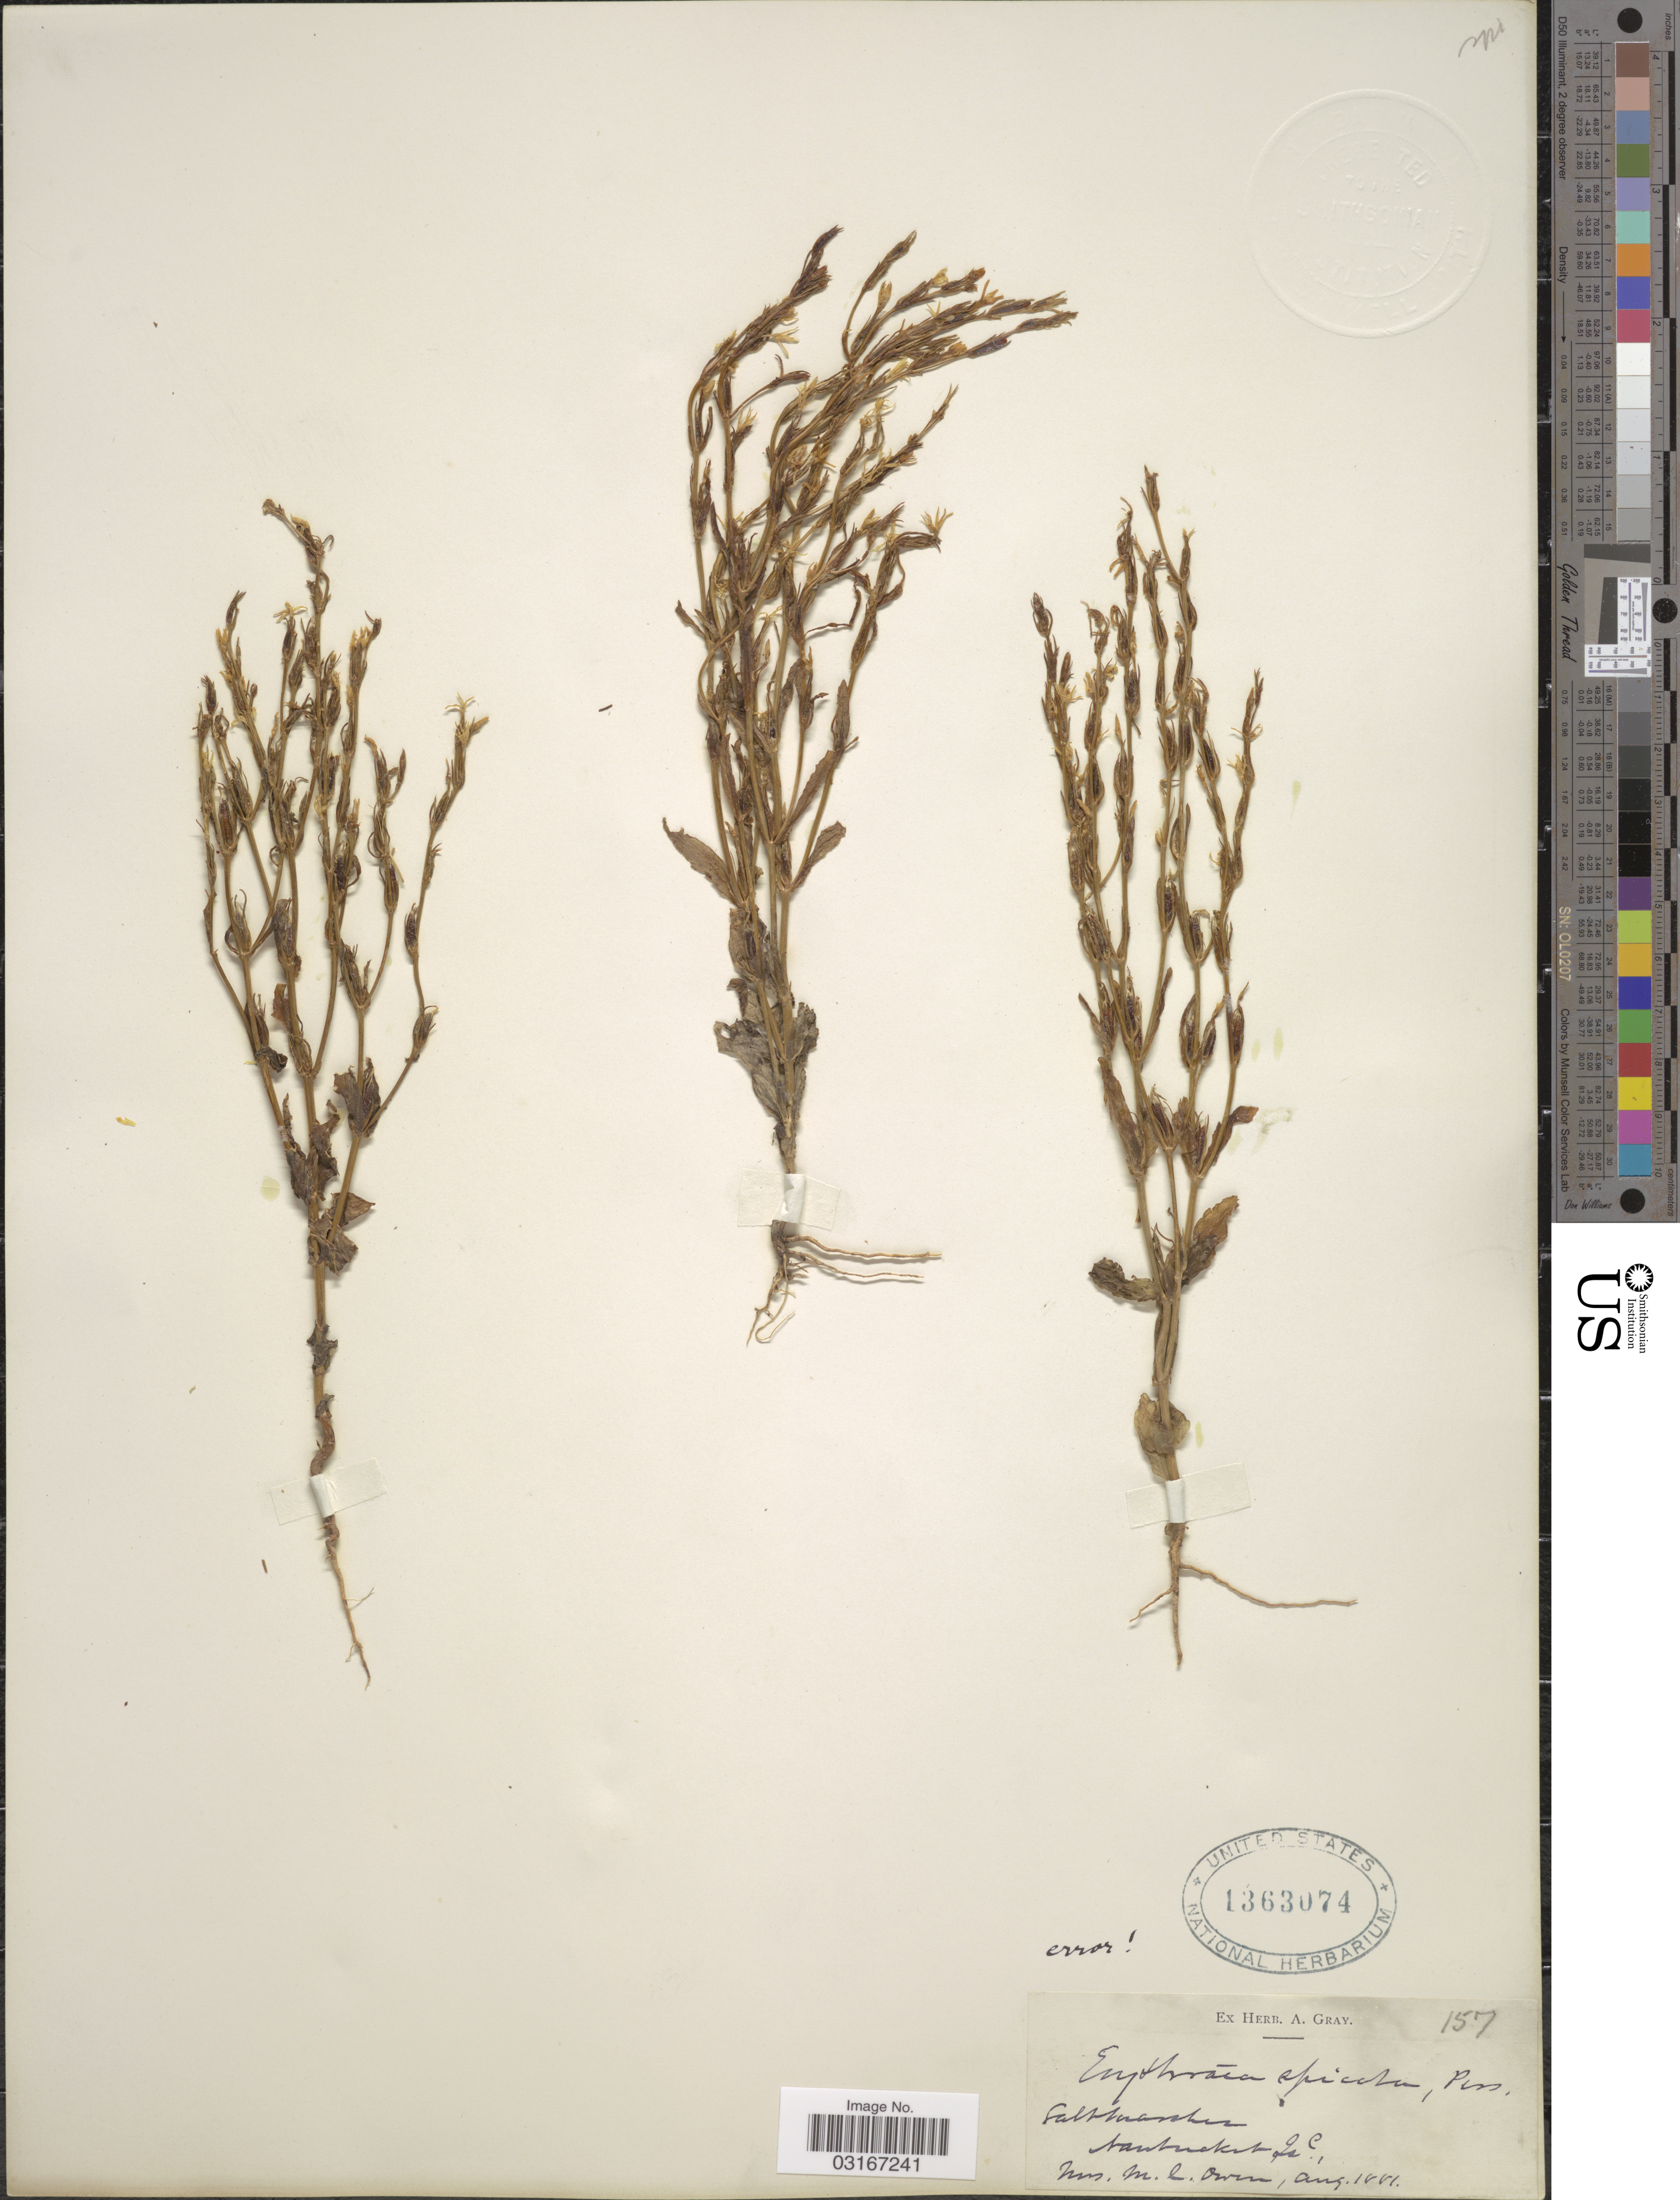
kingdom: Plantae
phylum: Tracheophyta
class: Magnoliopsida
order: Gentianales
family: Gentianaceae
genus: Centaurium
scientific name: Centaurium spicatum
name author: (L.) Fritsch ex Janch.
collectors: M. Owen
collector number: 157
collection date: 1881-08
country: United States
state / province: Massachusetts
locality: Nantucket Isl.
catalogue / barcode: US 1363074